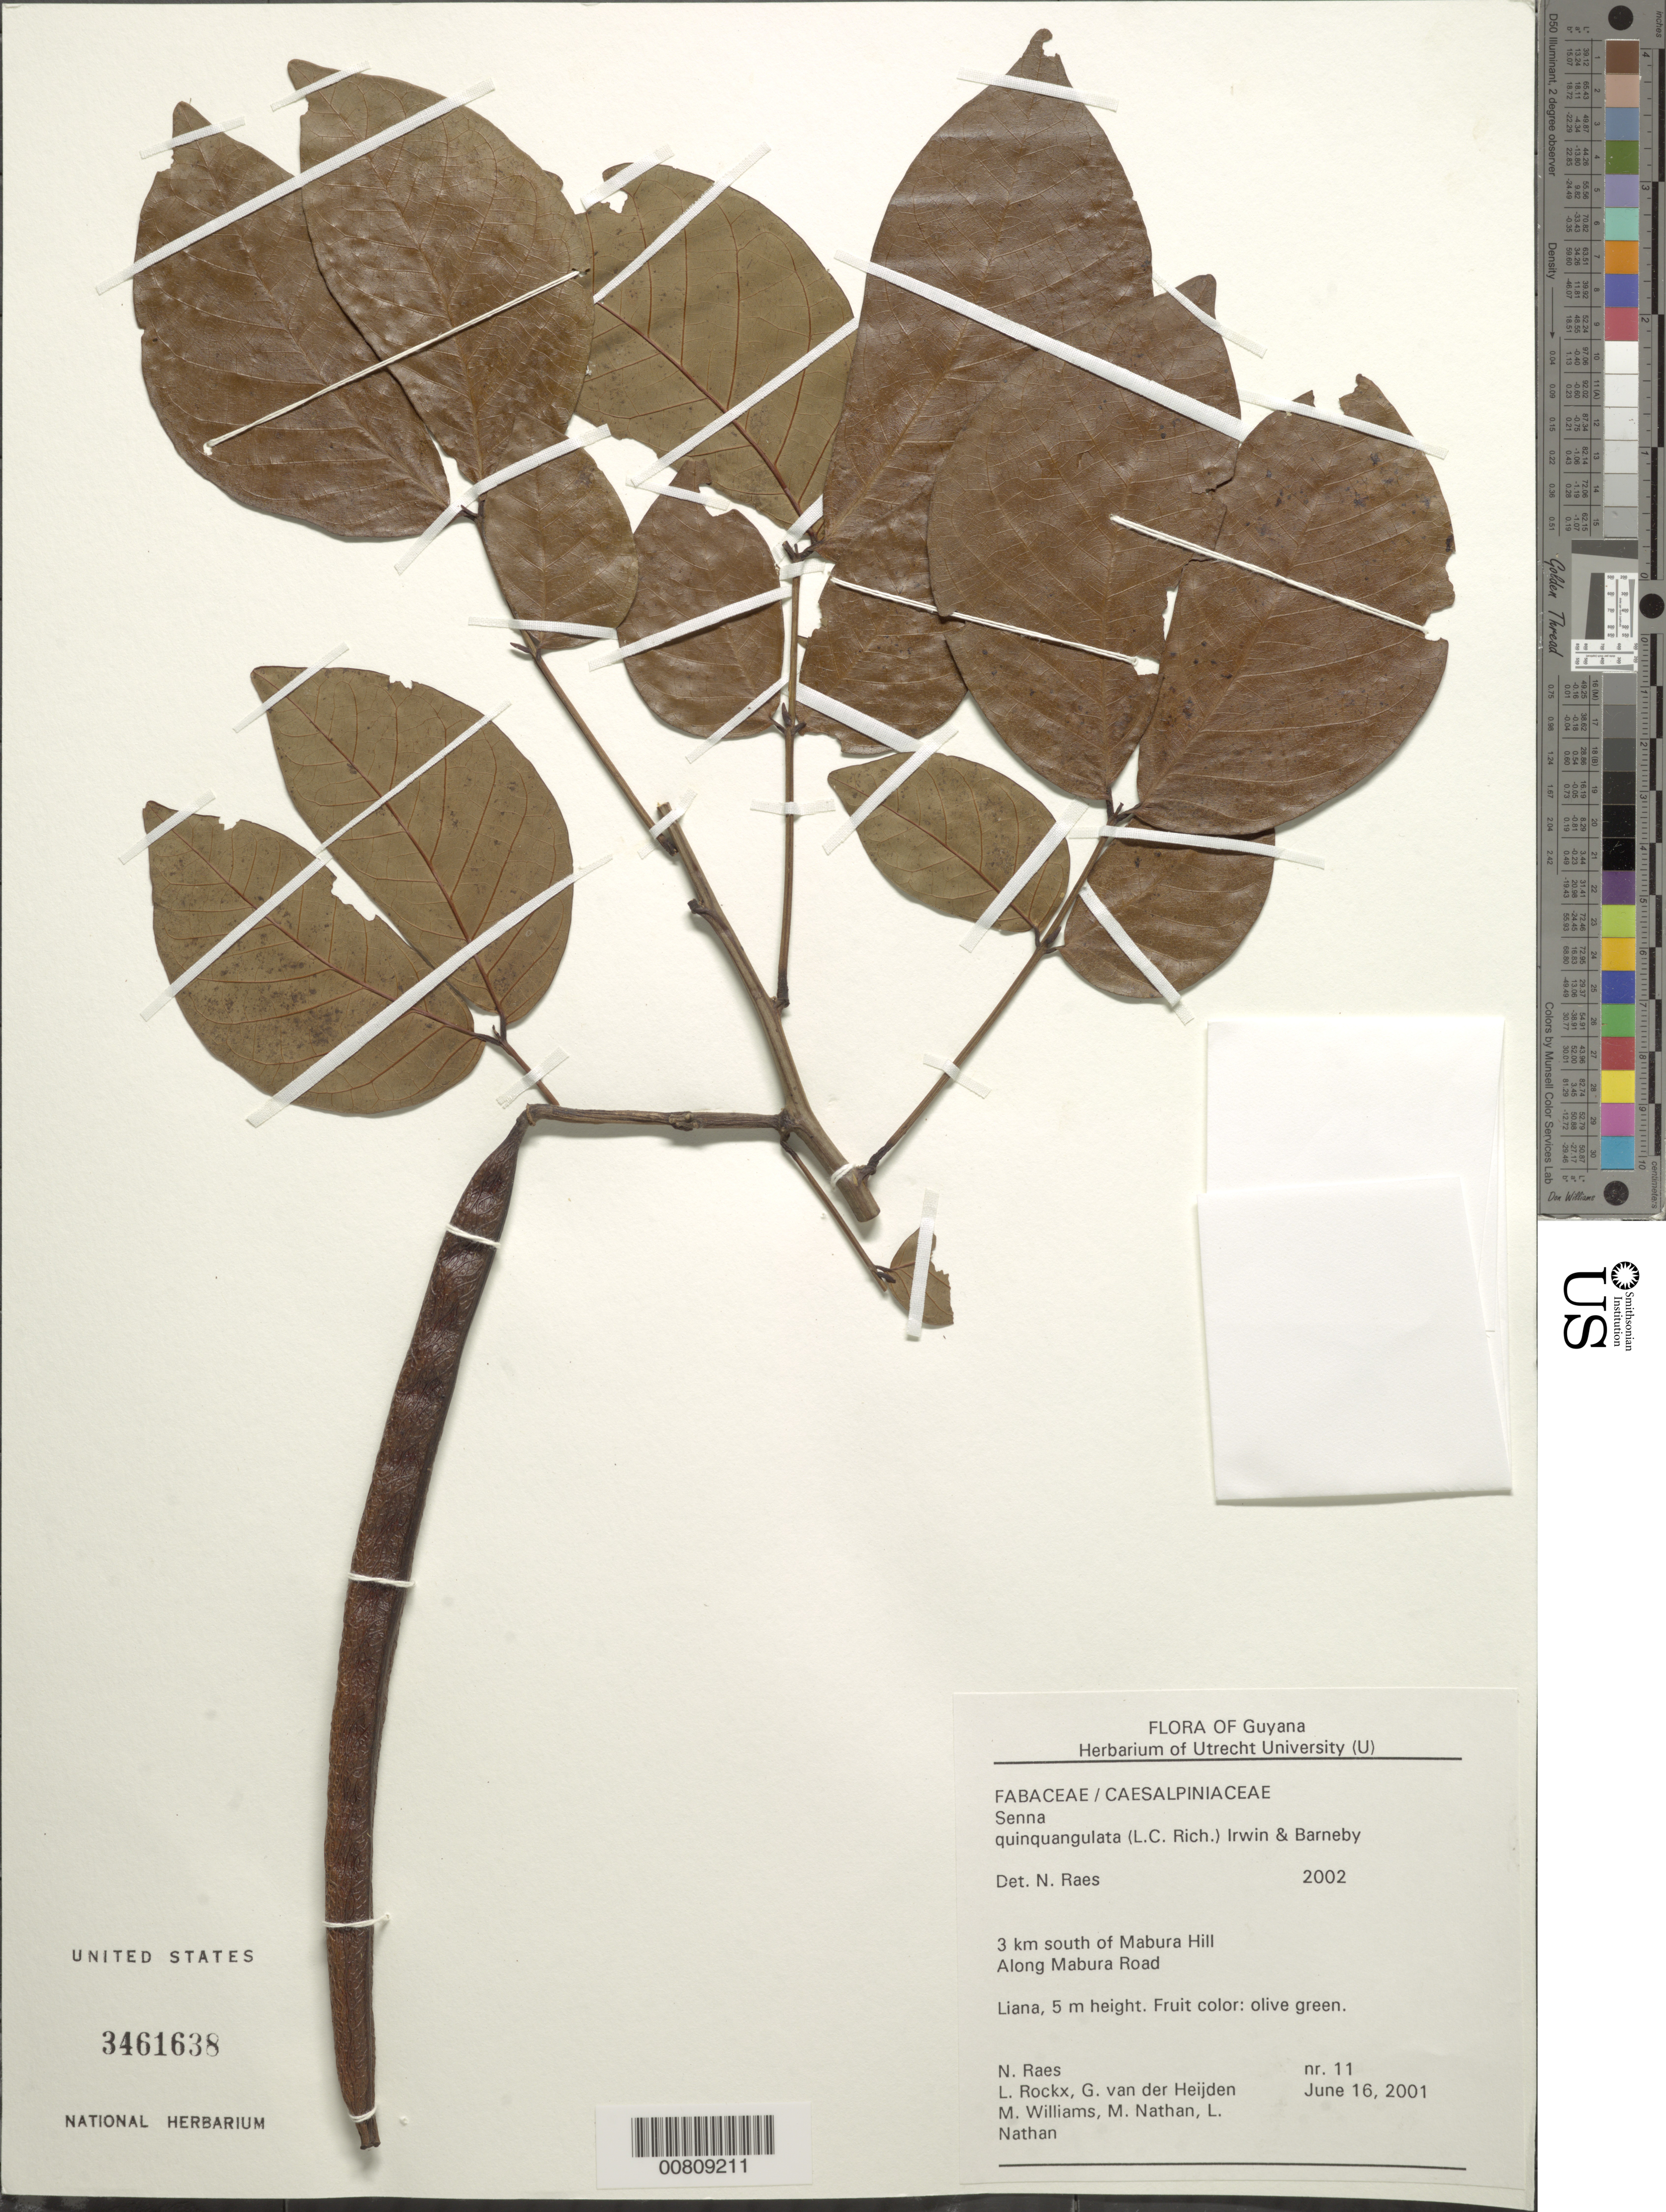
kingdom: Plantae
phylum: Tracheophyta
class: Magnoliopsida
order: Fabales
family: Fabaceae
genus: Senna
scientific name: Senna quinquangulata var. quinquangulata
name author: H.S. Irwin & Barneby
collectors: N. Raes, L. Rockx, G. van der Heijden, M. Williams, M. Nathan & L. Nathan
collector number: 11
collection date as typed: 16-Jun-01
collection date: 2001-06-16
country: Guyana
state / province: U. Demerara-Berbice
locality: Mabura Hill, 3 km S of, along Mabura Road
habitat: Roadside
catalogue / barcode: US 3461638